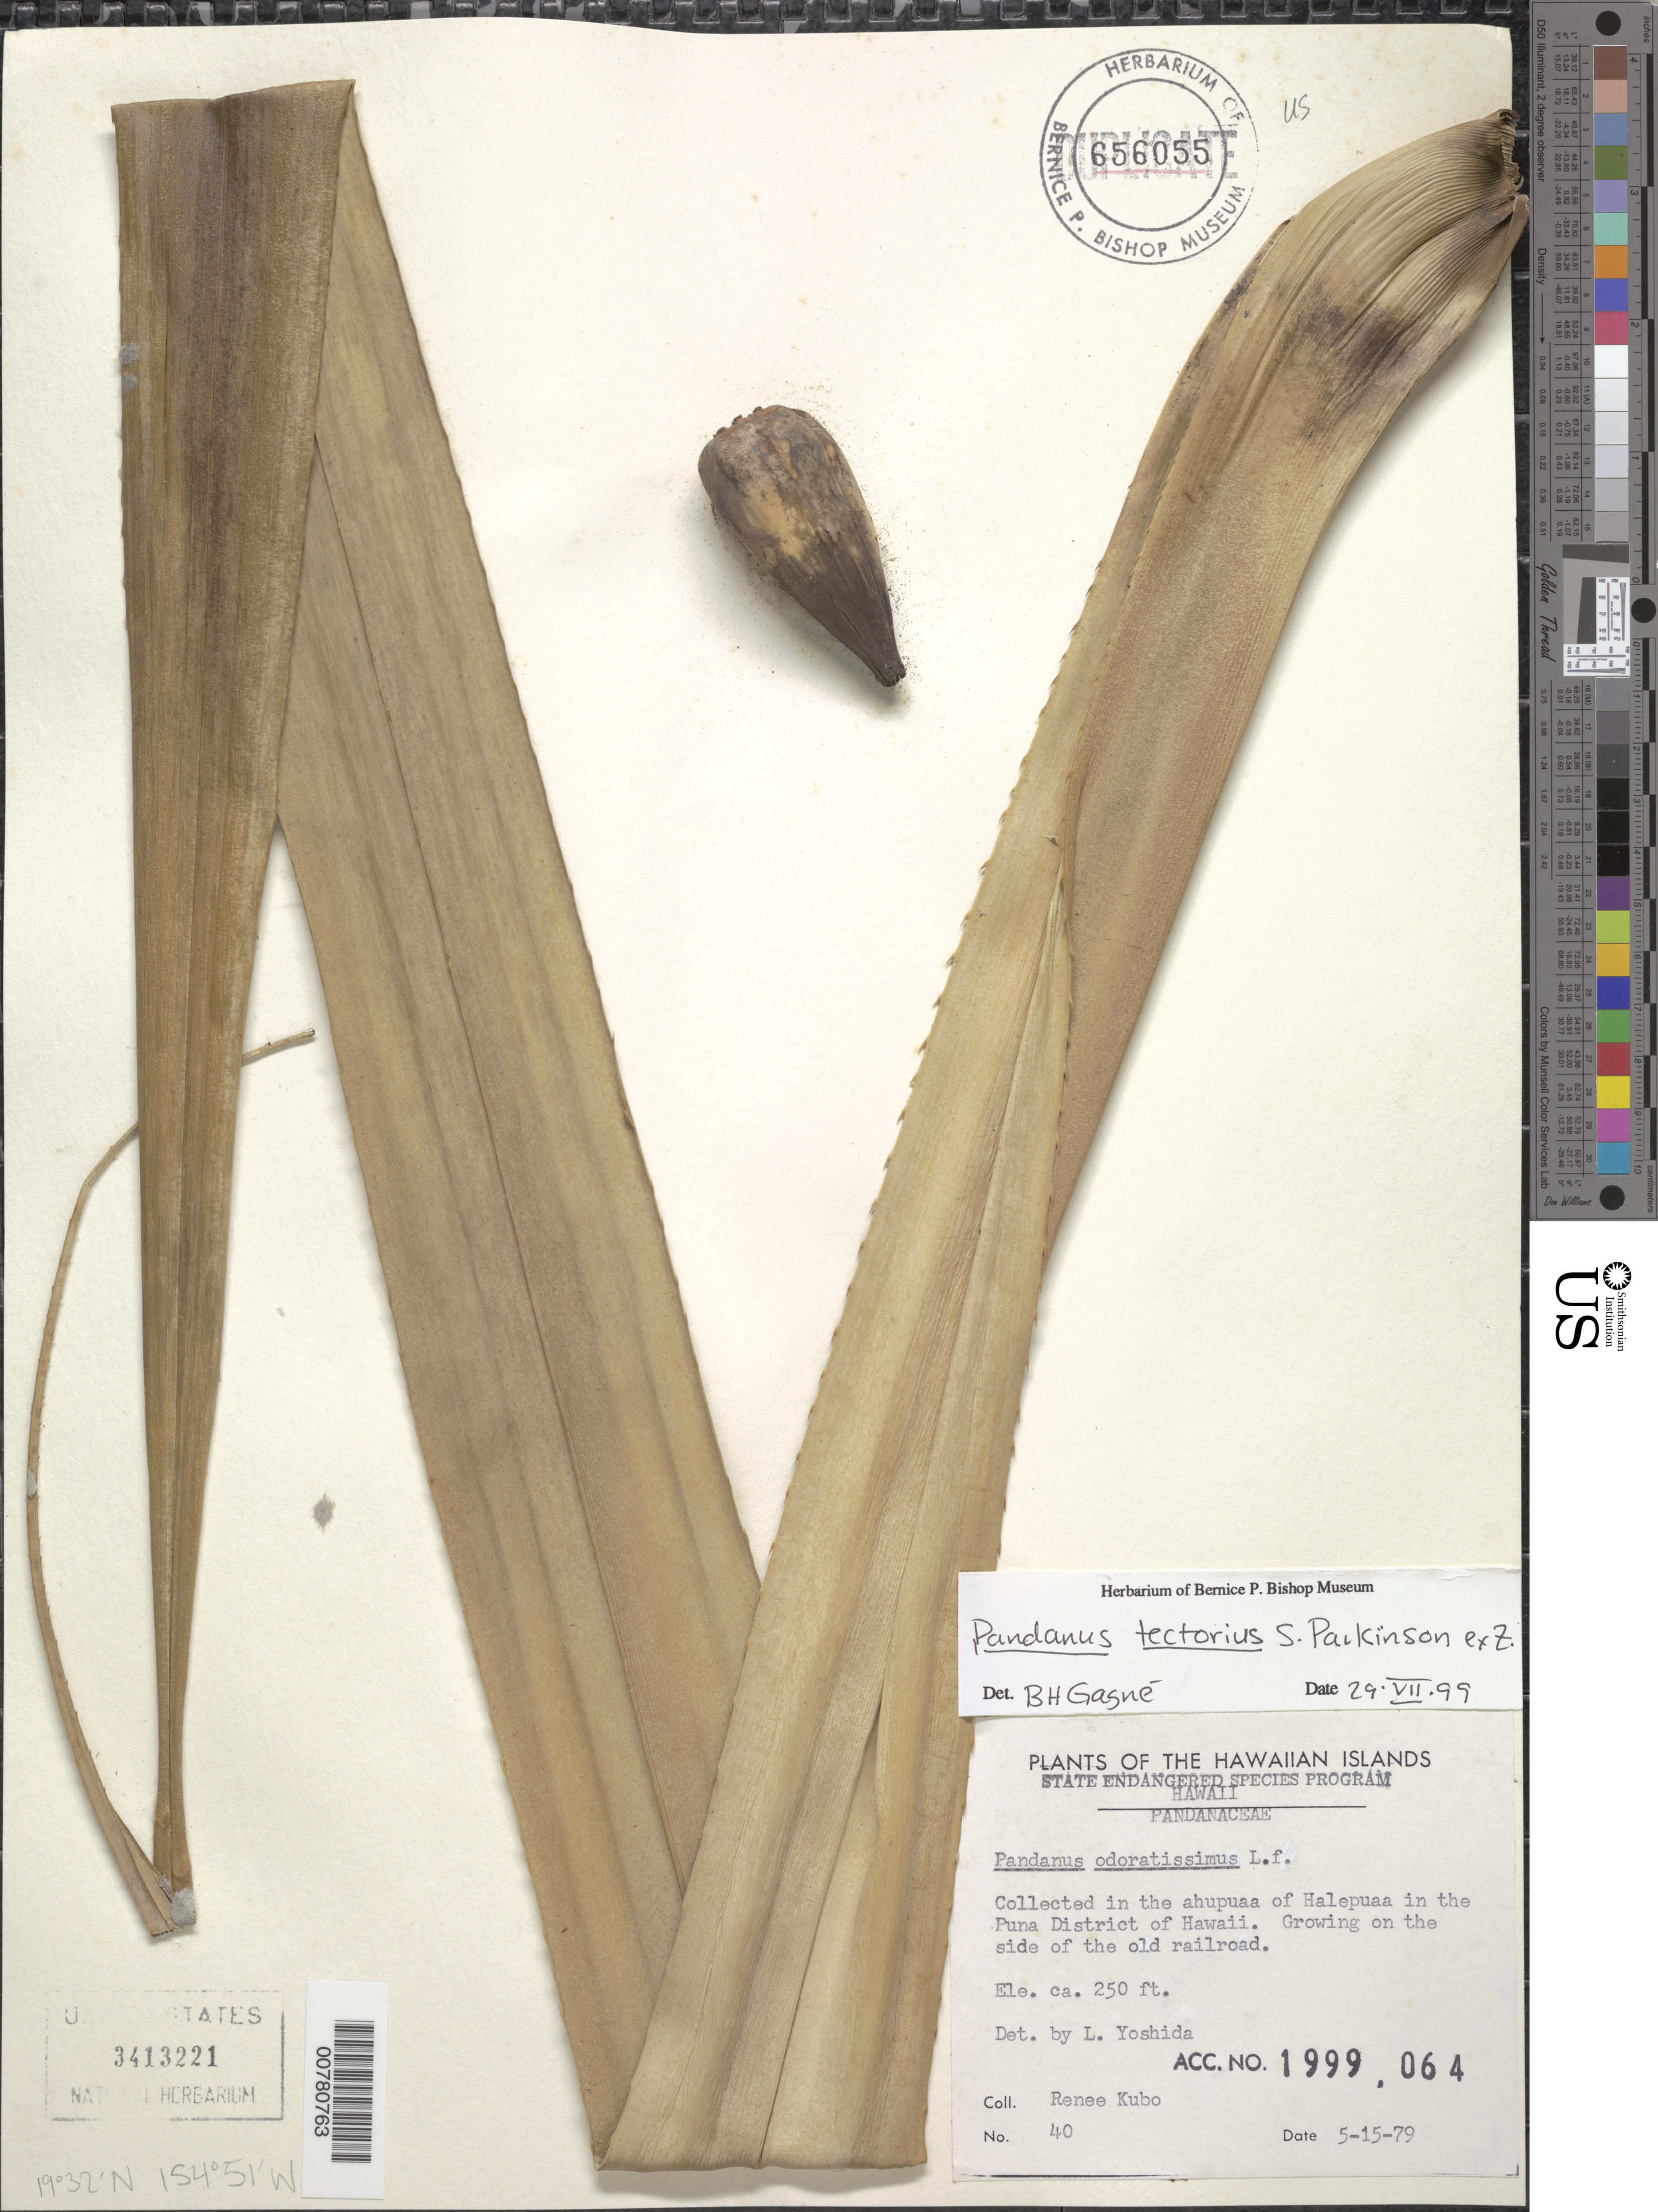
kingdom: Plantae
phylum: Tracheophyta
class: Liliopsida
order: Pandanales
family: Pandanaceae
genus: Pandanus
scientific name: Pandanus tectorius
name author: Parkinson ex DuRoi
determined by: Gagné, Betsy H.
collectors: R. Kubo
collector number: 40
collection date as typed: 15 May 1979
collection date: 1979-05-15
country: United States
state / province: Hawaii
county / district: Hawaii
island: Hawaii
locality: Puna District, collected in the ahupua'a of Halepua'a.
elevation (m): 76.2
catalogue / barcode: US 3413221